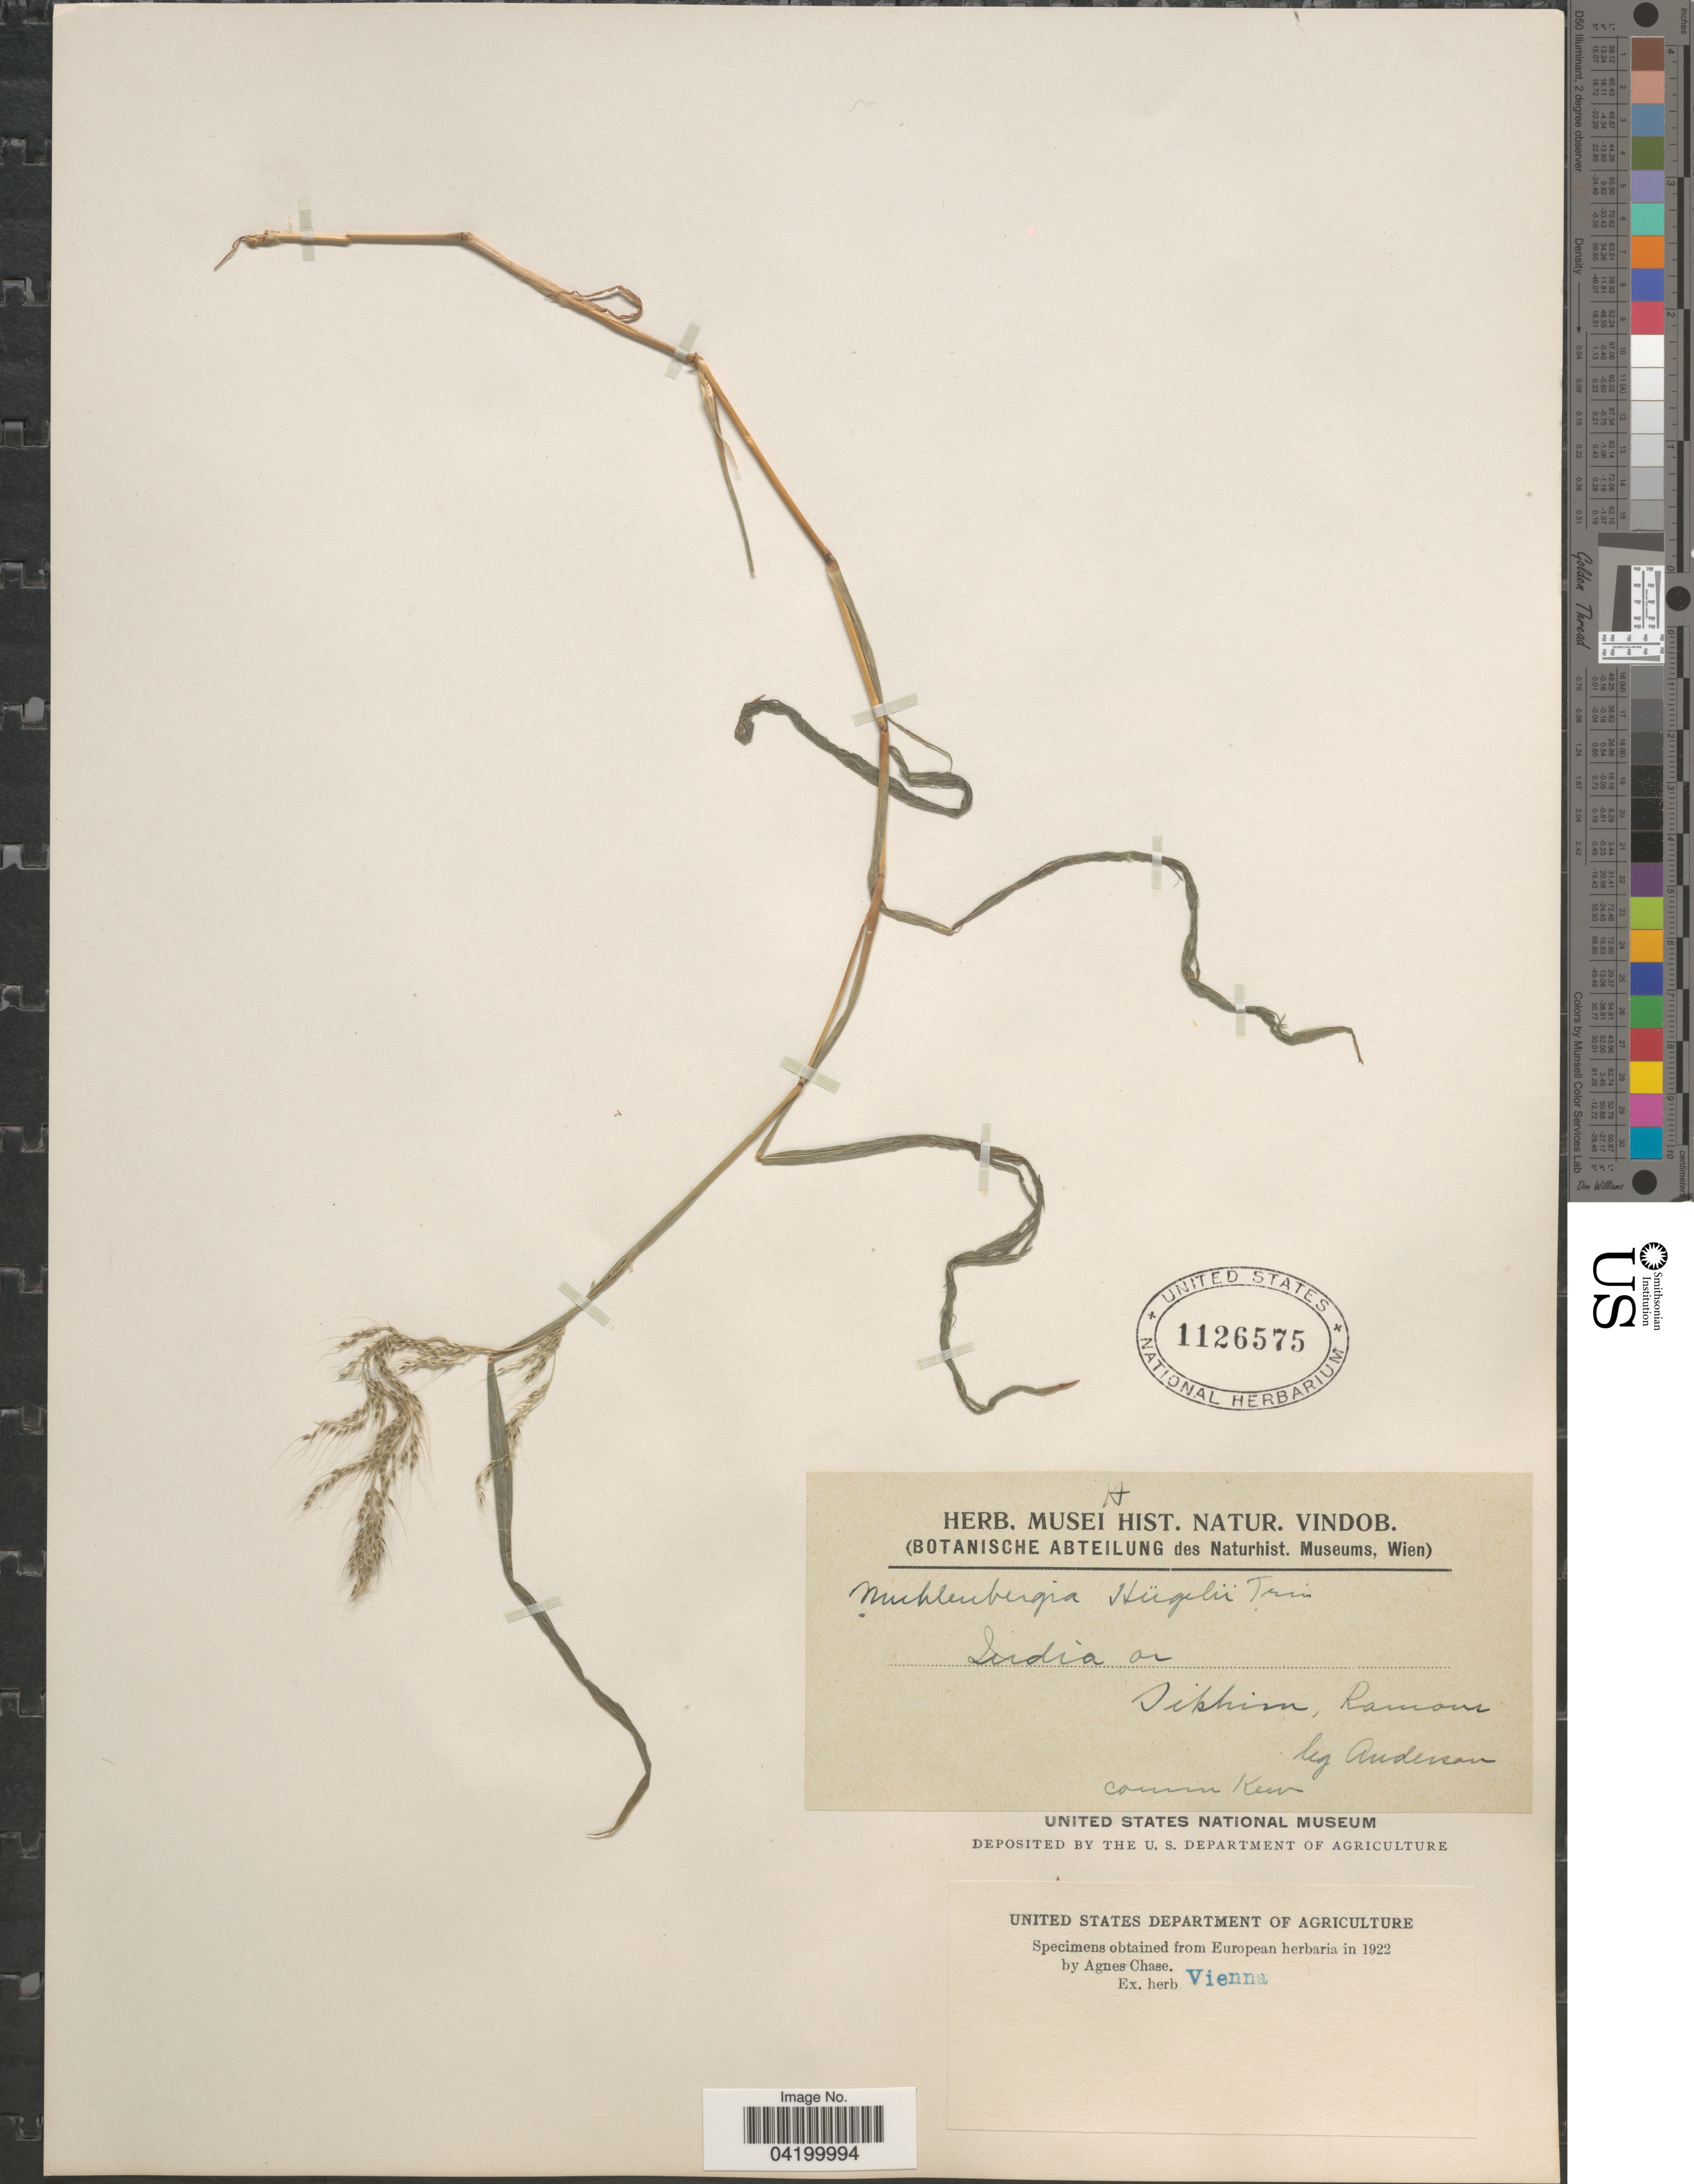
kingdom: Plantae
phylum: Tracheophyta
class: Liliopsida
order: Poales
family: Poaceae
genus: Muhlenbergia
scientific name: Muhlenbergia huegelii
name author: Trin.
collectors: -. Anderson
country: India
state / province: Sikkim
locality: India or. Ramour.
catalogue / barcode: US 1126575